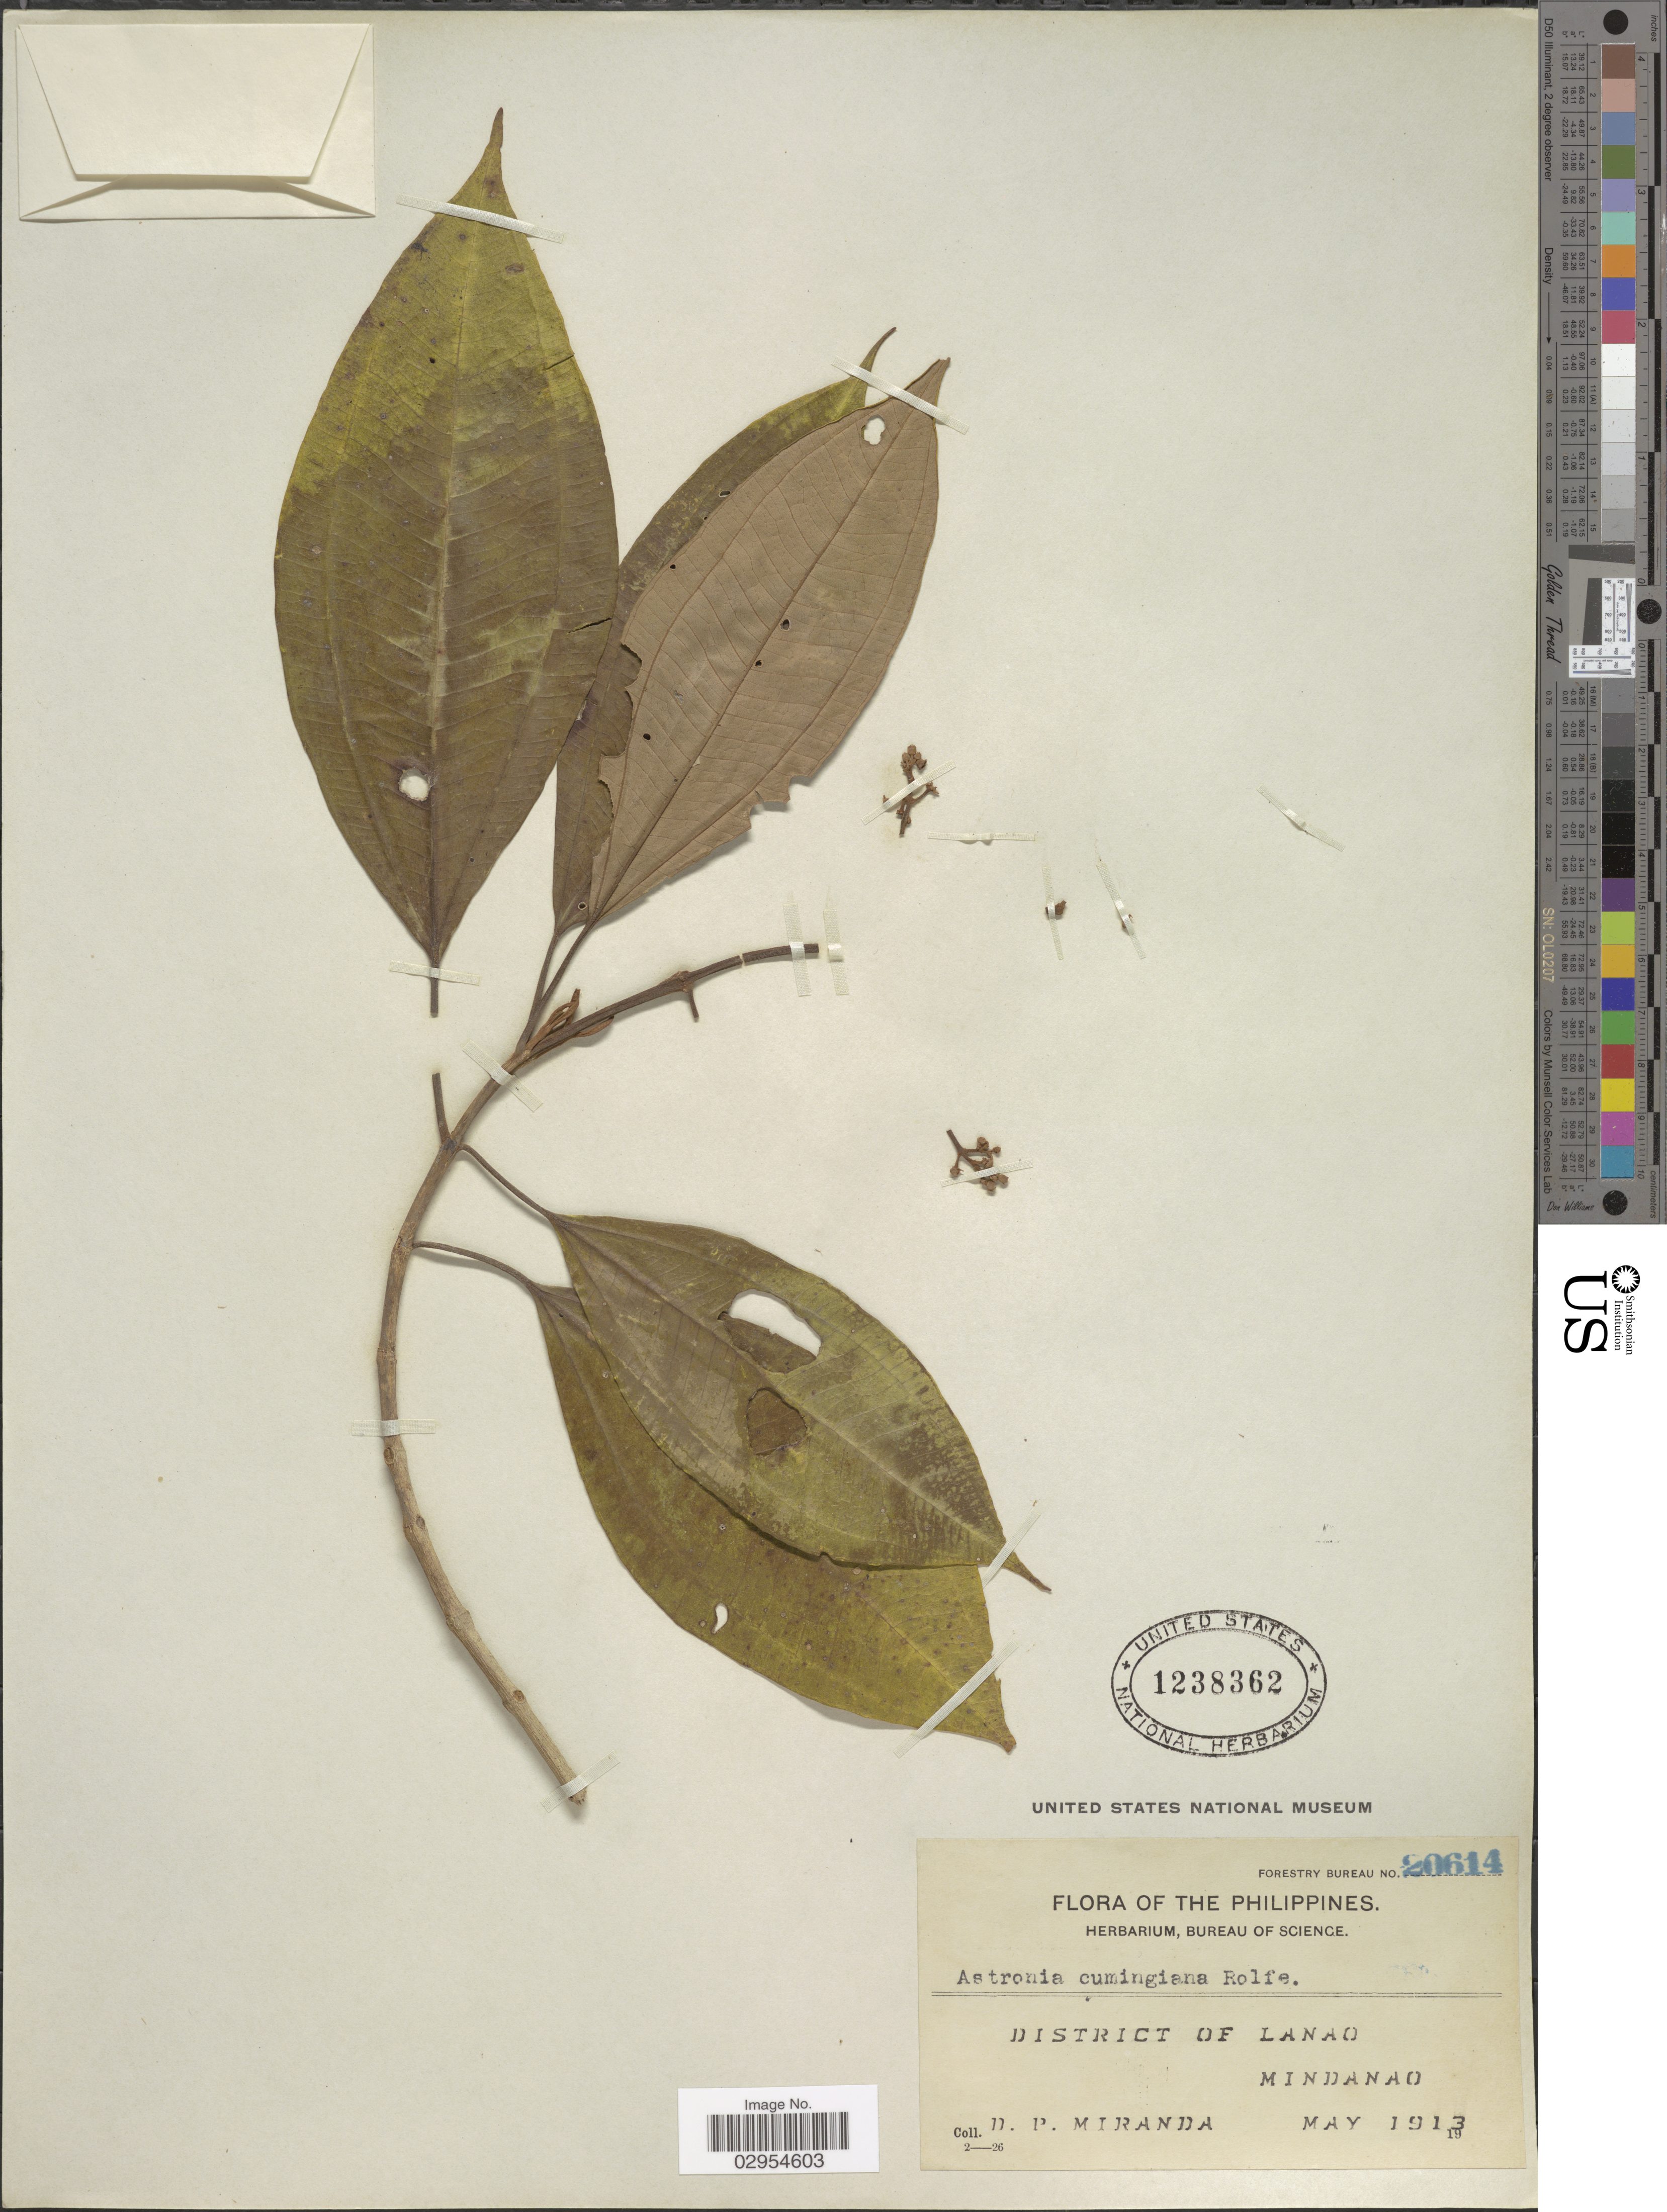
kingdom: Plantae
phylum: Tracheophyta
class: Magnoliopsida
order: Myrtales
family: Melastomataceae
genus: Astronia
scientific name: Astronia cumingiana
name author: S. Vidal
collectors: D. P. Miranda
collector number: Forestry Bureau 20614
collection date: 1913-05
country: Philippines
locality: District of Lanao. Mindanao.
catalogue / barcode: US 1238362